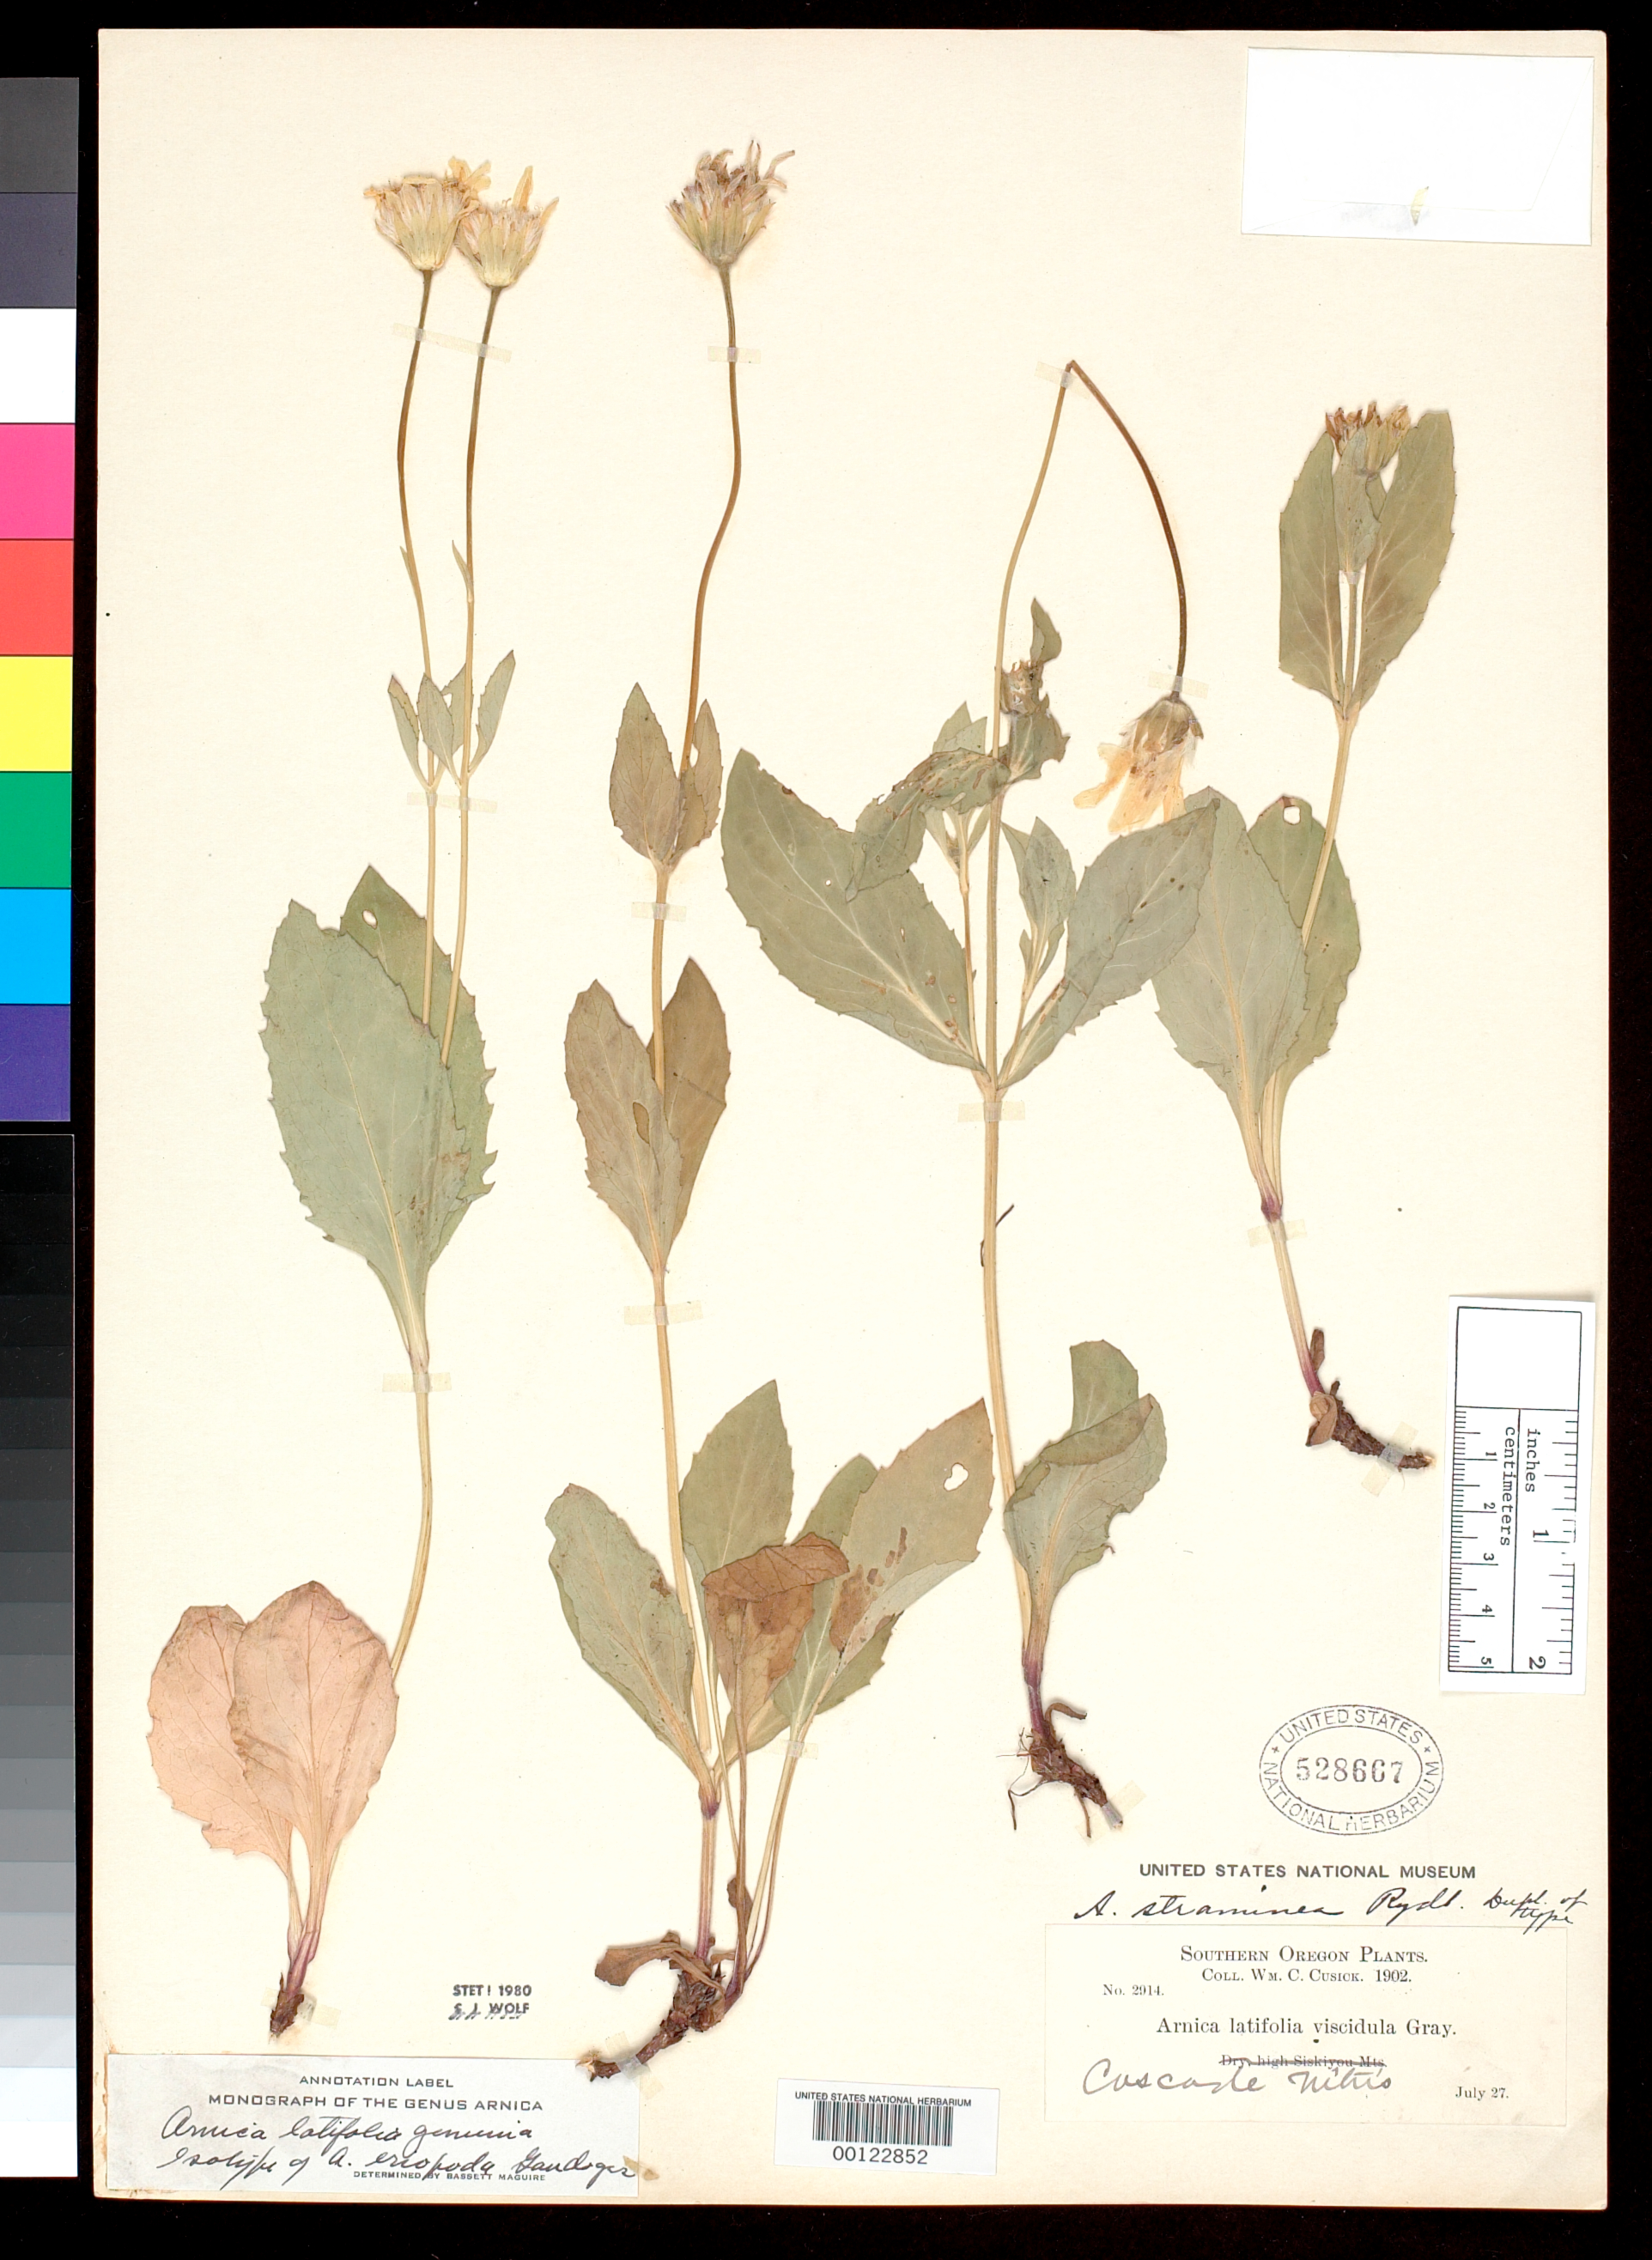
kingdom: Plantae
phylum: Tracheophyta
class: Magnoliopsida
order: Asterales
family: Asteraceae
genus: Arnica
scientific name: Arnica eriopoda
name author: Gand.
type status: Isotype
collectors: W. C. Cusick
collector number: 2914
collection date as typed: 27 Jul 1902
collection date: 1902-07-27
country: United States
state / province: Oregon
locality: Cascade Mtns., southern Oregon.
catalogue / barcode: US 528667